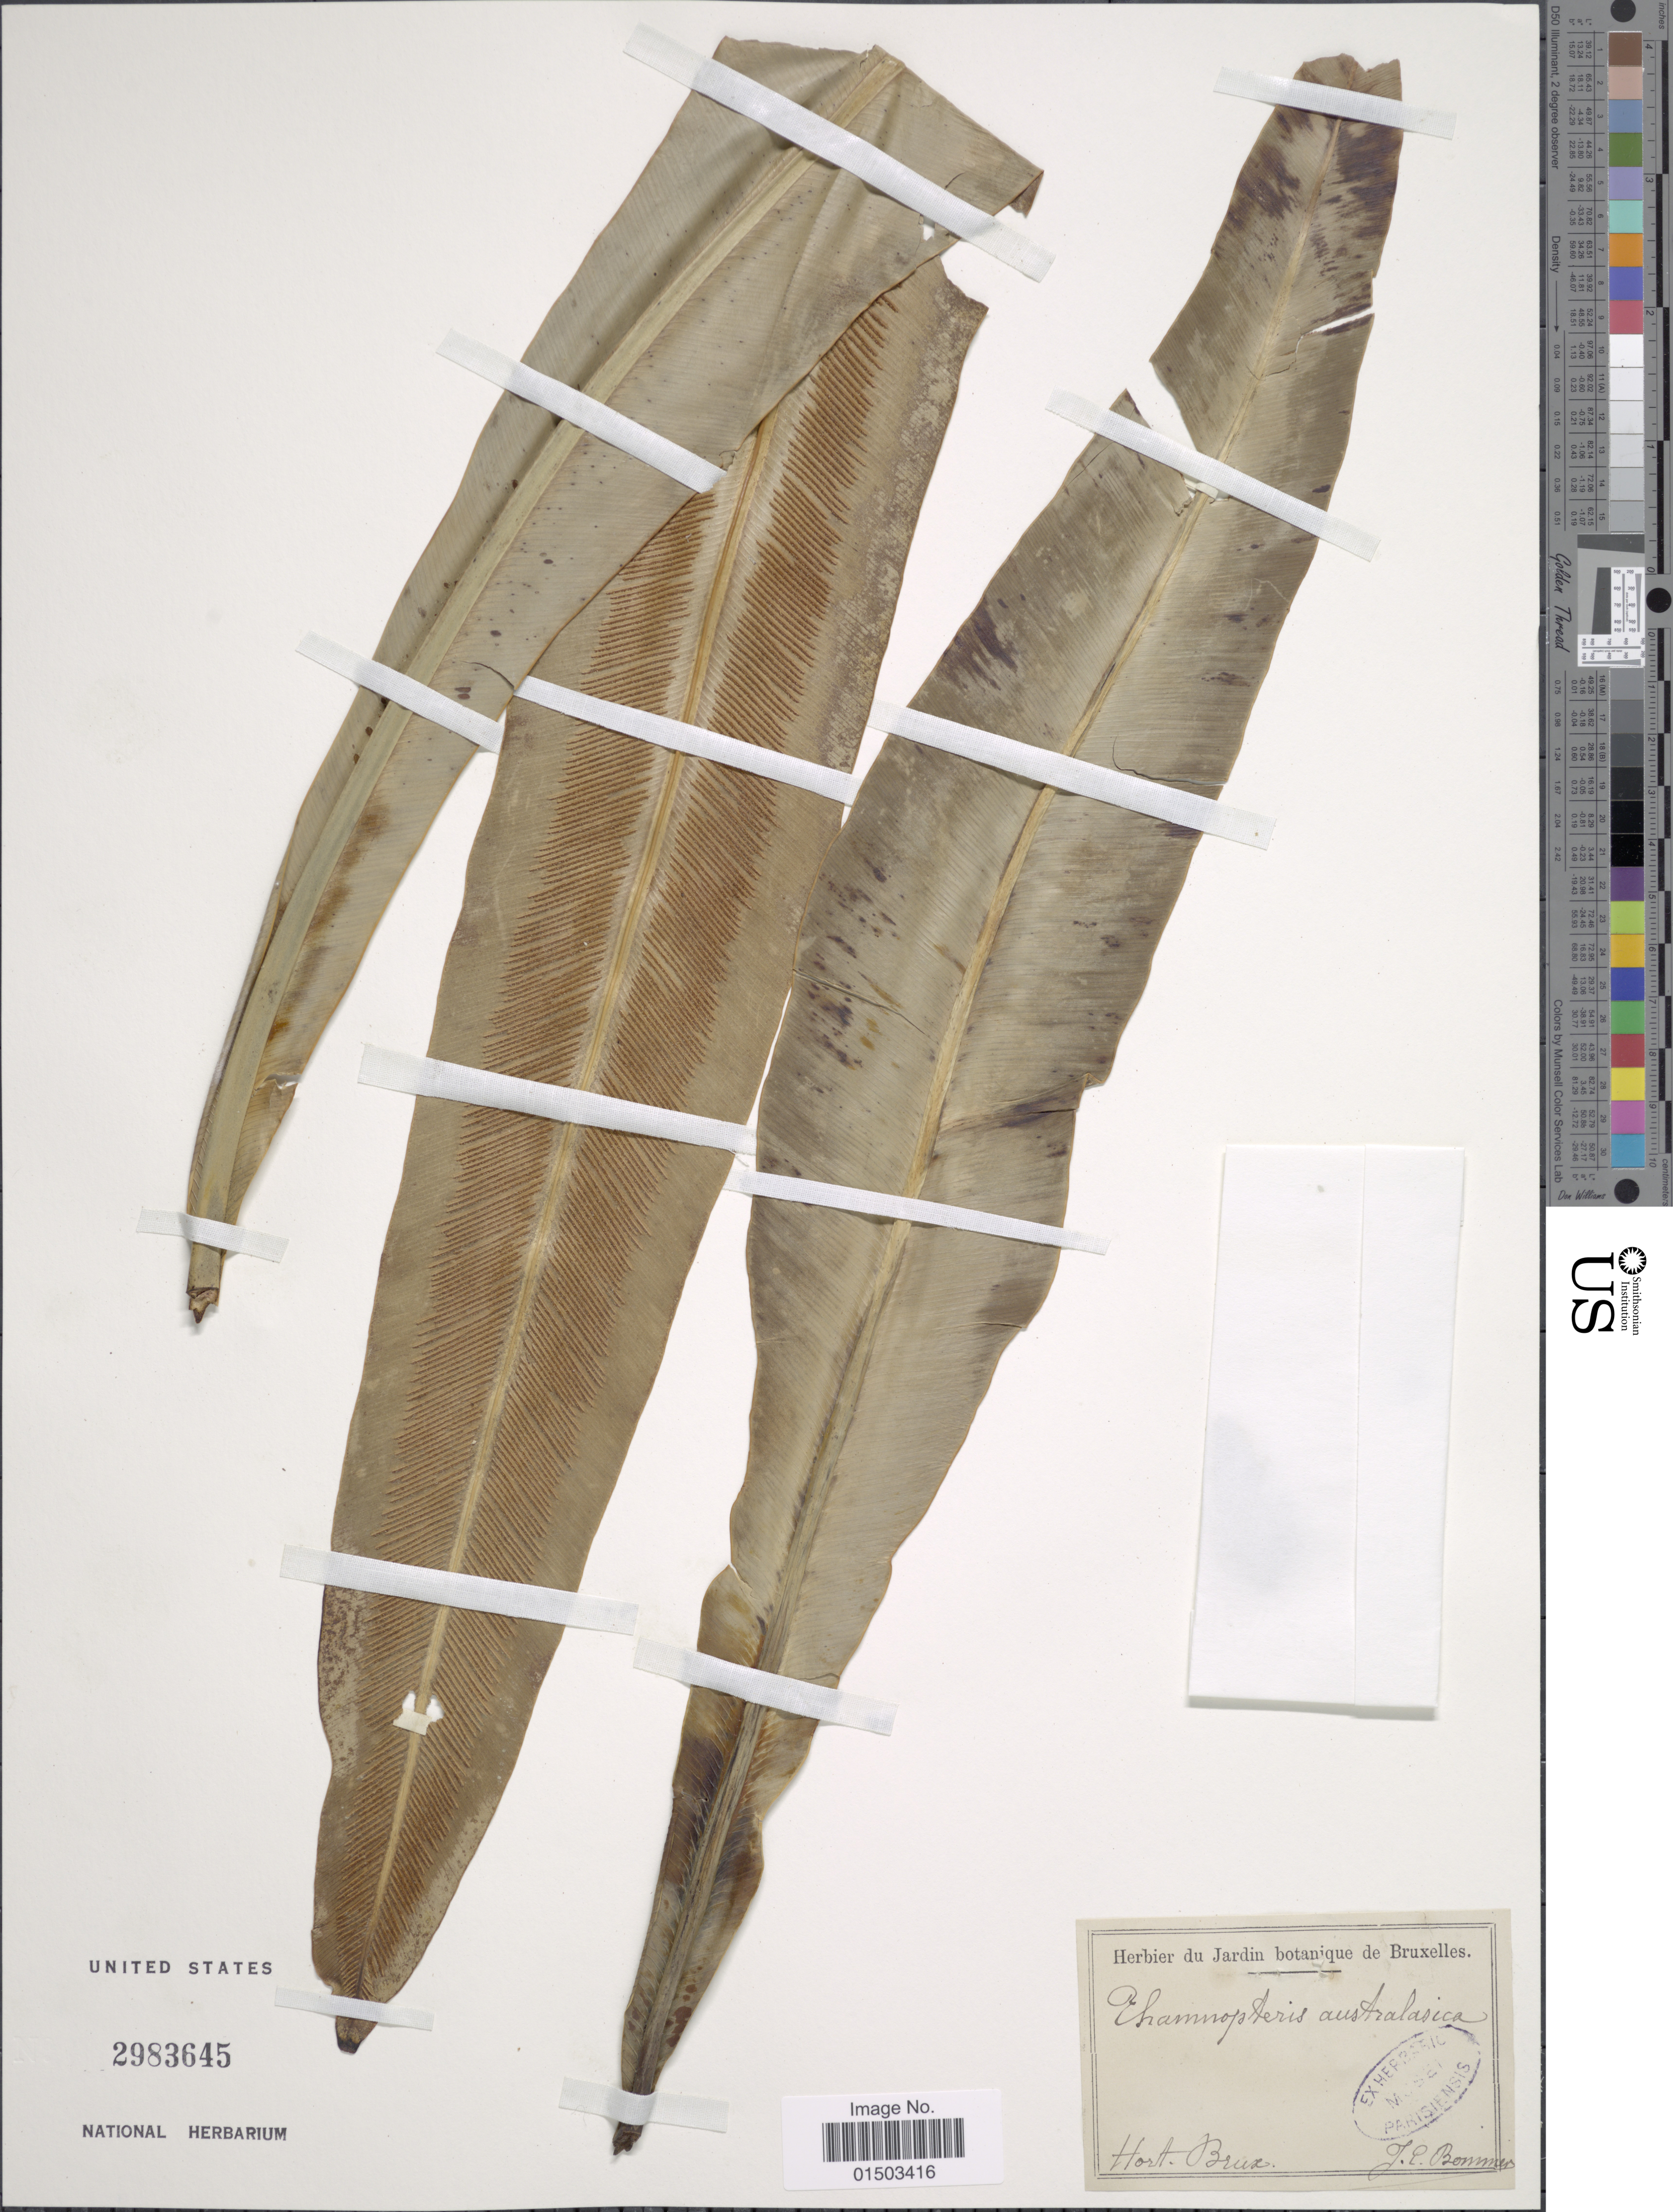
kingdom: Plantae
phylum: Tracheophyta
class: Polypodiopsida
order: Polypodiales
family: Aspleniaceae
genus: Asplenium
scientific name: Asplenium nidus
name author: L.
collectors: J. Bommer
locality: Hort, Brux [interpreted].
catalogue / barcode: US 2983645